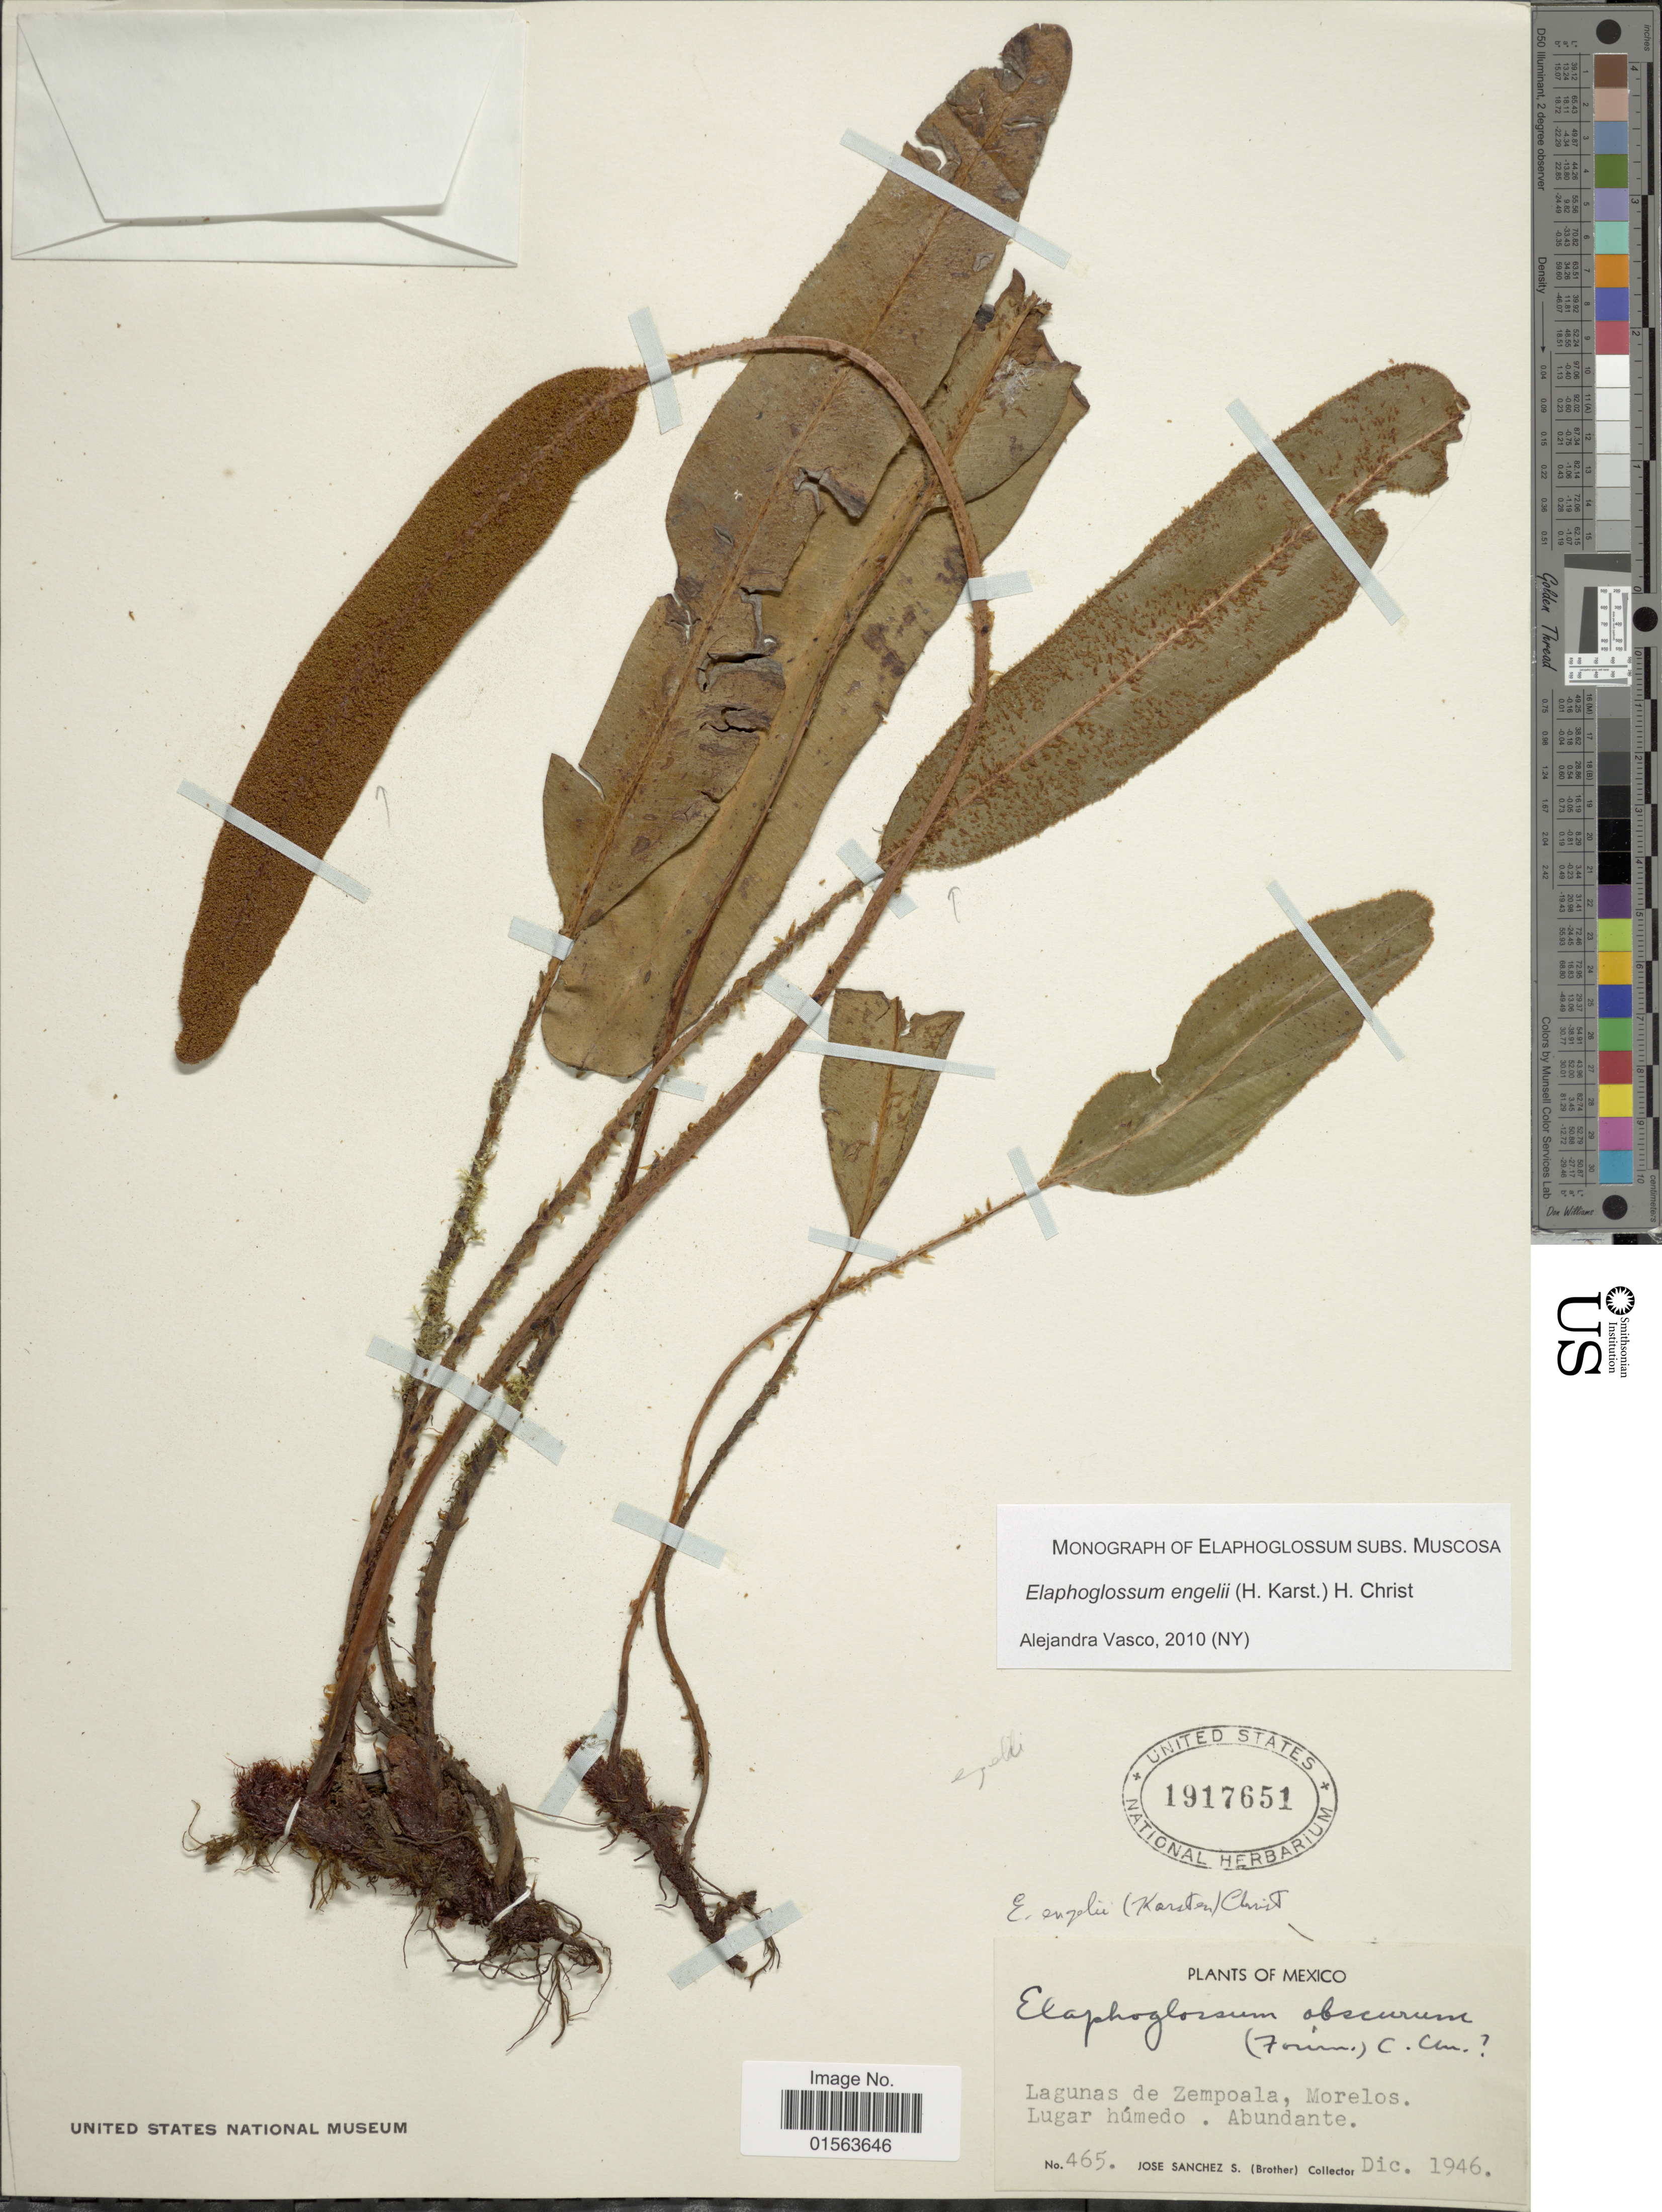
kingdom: Plantae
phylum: Tracheophyta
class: Polypodiopsida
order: Polypodiales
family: Dryopteridaceae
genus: Elaphoglossum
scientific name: Elaphoglossum engelii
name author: (H. Karst.) Christ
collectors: J. Sanchez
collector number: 465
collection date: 1946-12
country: Mexico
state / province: Morelos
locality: Lagunas de Zempoala, Morelos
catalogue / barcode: US 1917651